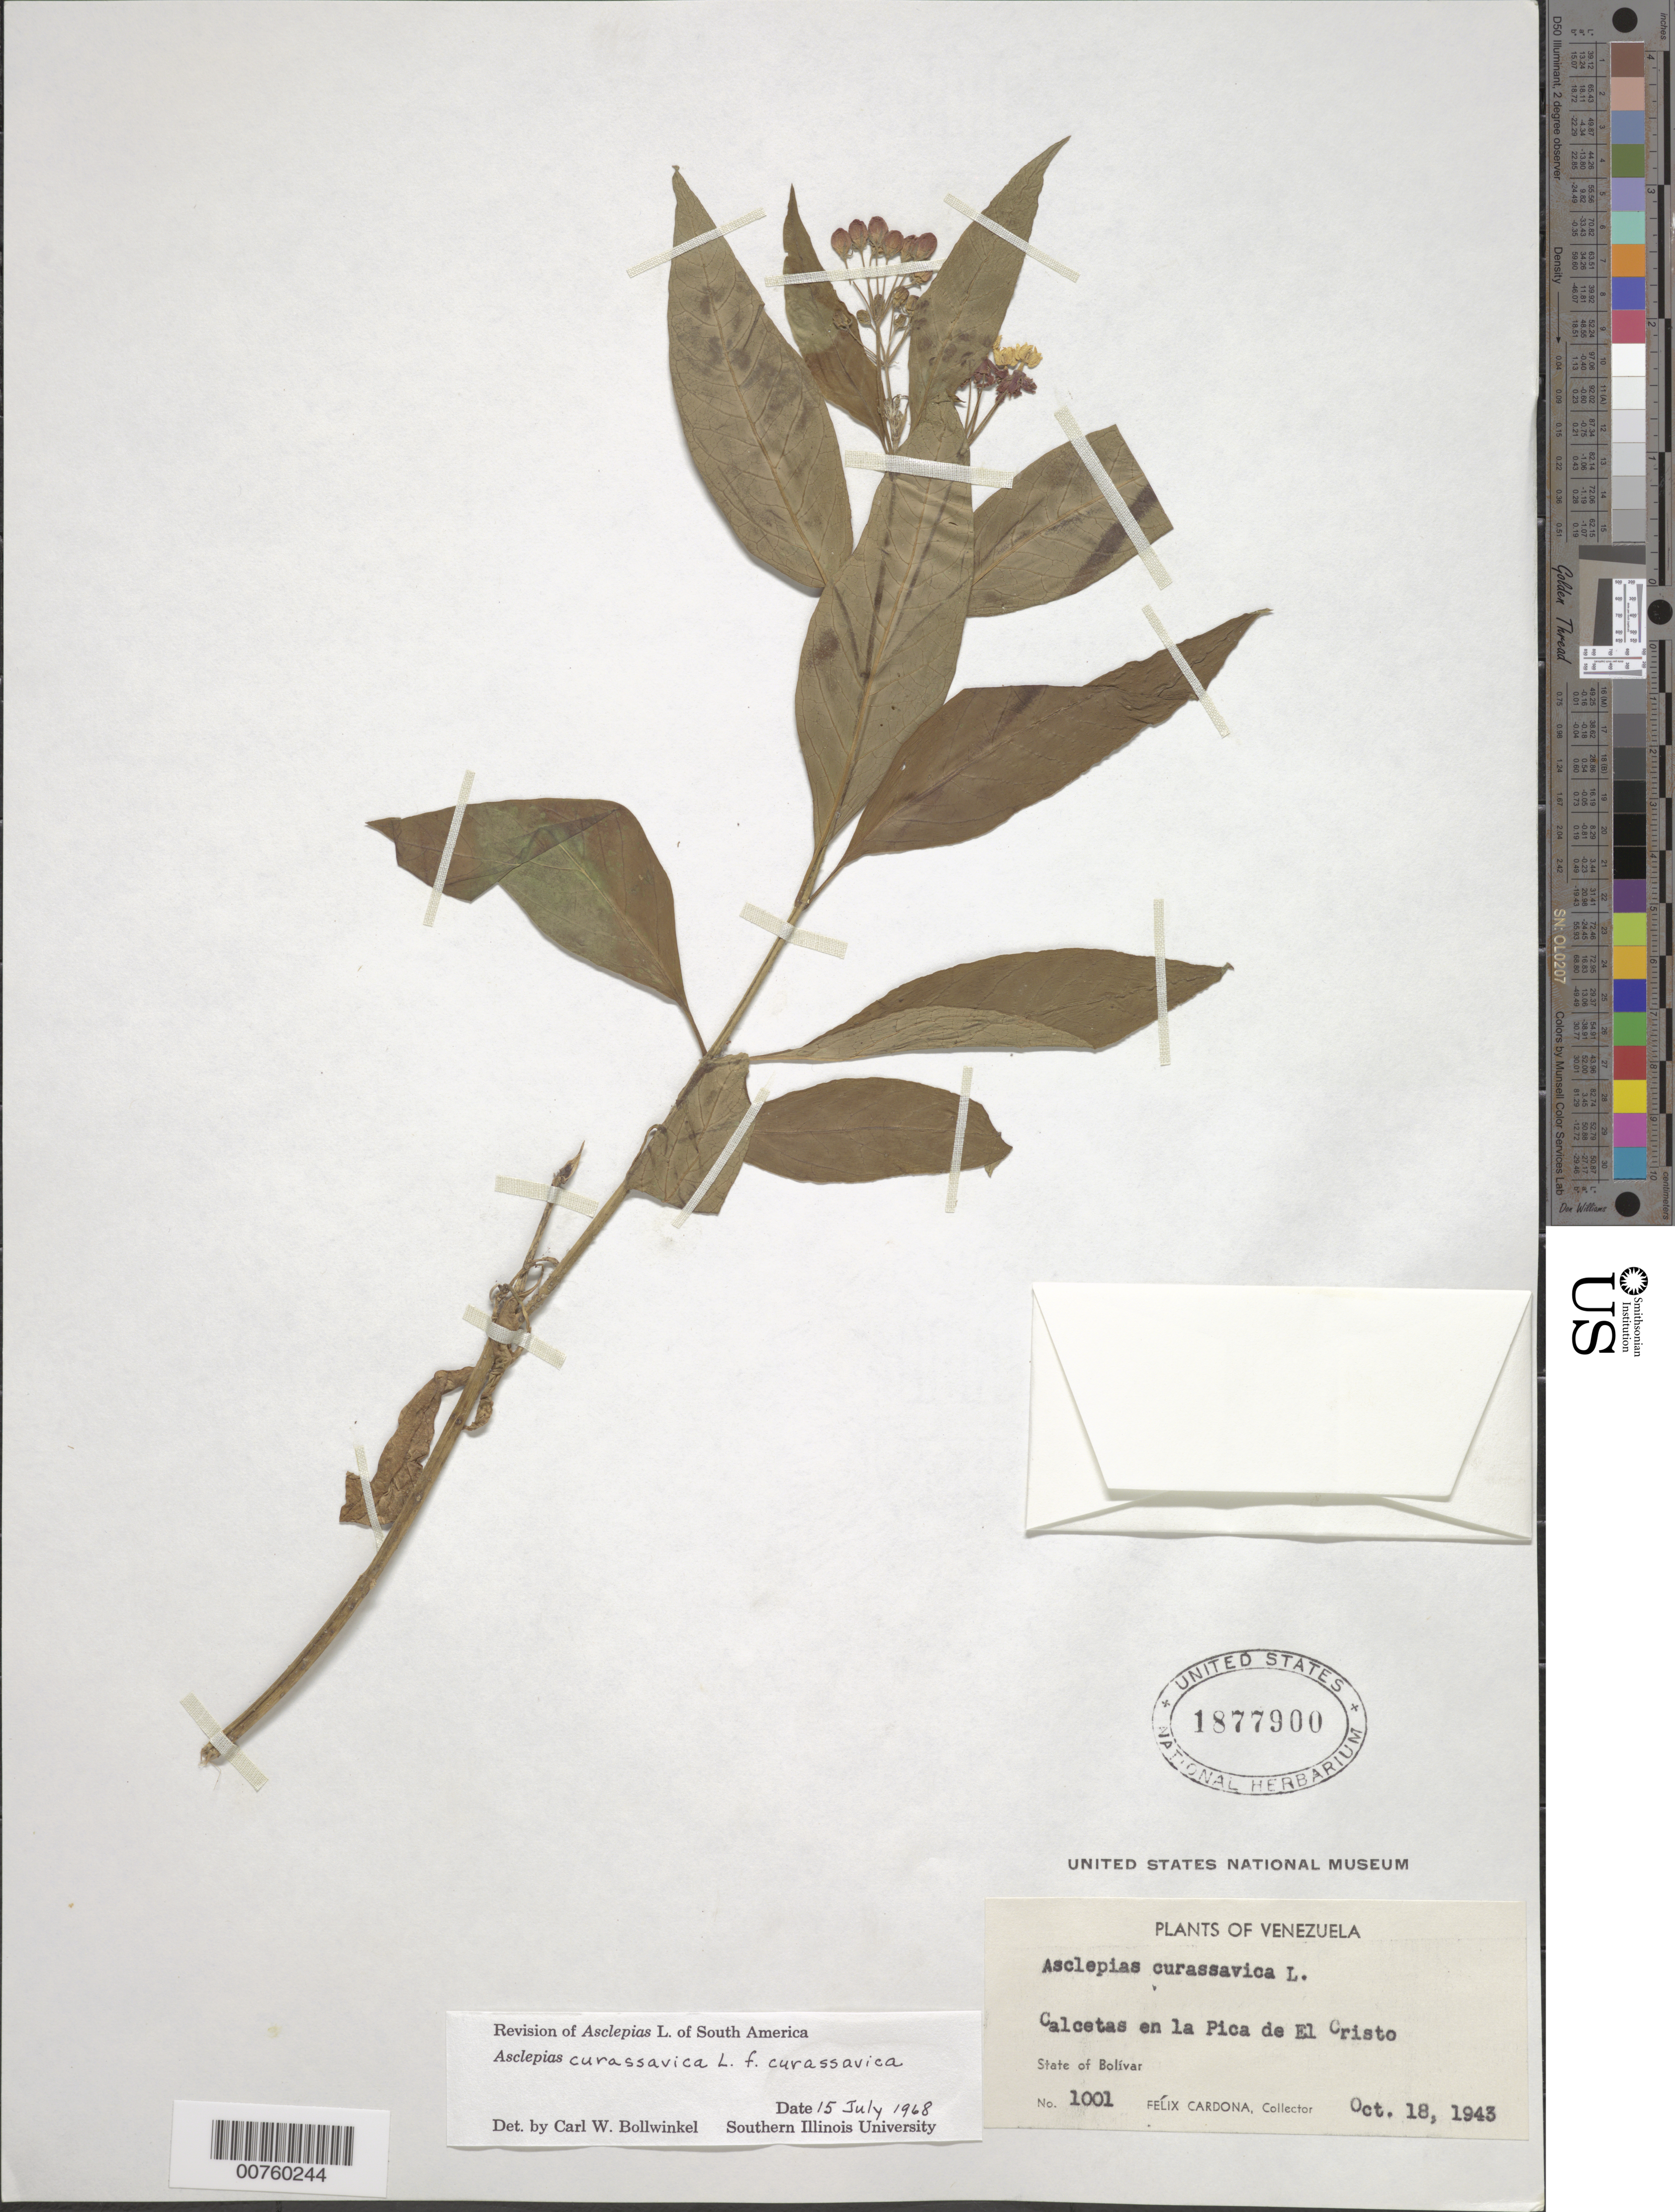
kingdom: Plantae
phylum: Tracheophyta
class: Magnoliopsida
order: Gentianales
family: Apocynaceae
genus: Asclepias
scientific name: Asclepias curassavica f. curassavica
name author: L.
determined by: Bollwinkel, C. W.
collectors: F. Cardona Puig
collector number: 1001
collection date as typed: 18-Oct-43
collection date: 1943-10-18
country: Venezuela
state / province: Bolívar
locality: Pica de El Cristo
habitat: Calcetas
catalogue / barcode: US 1877900